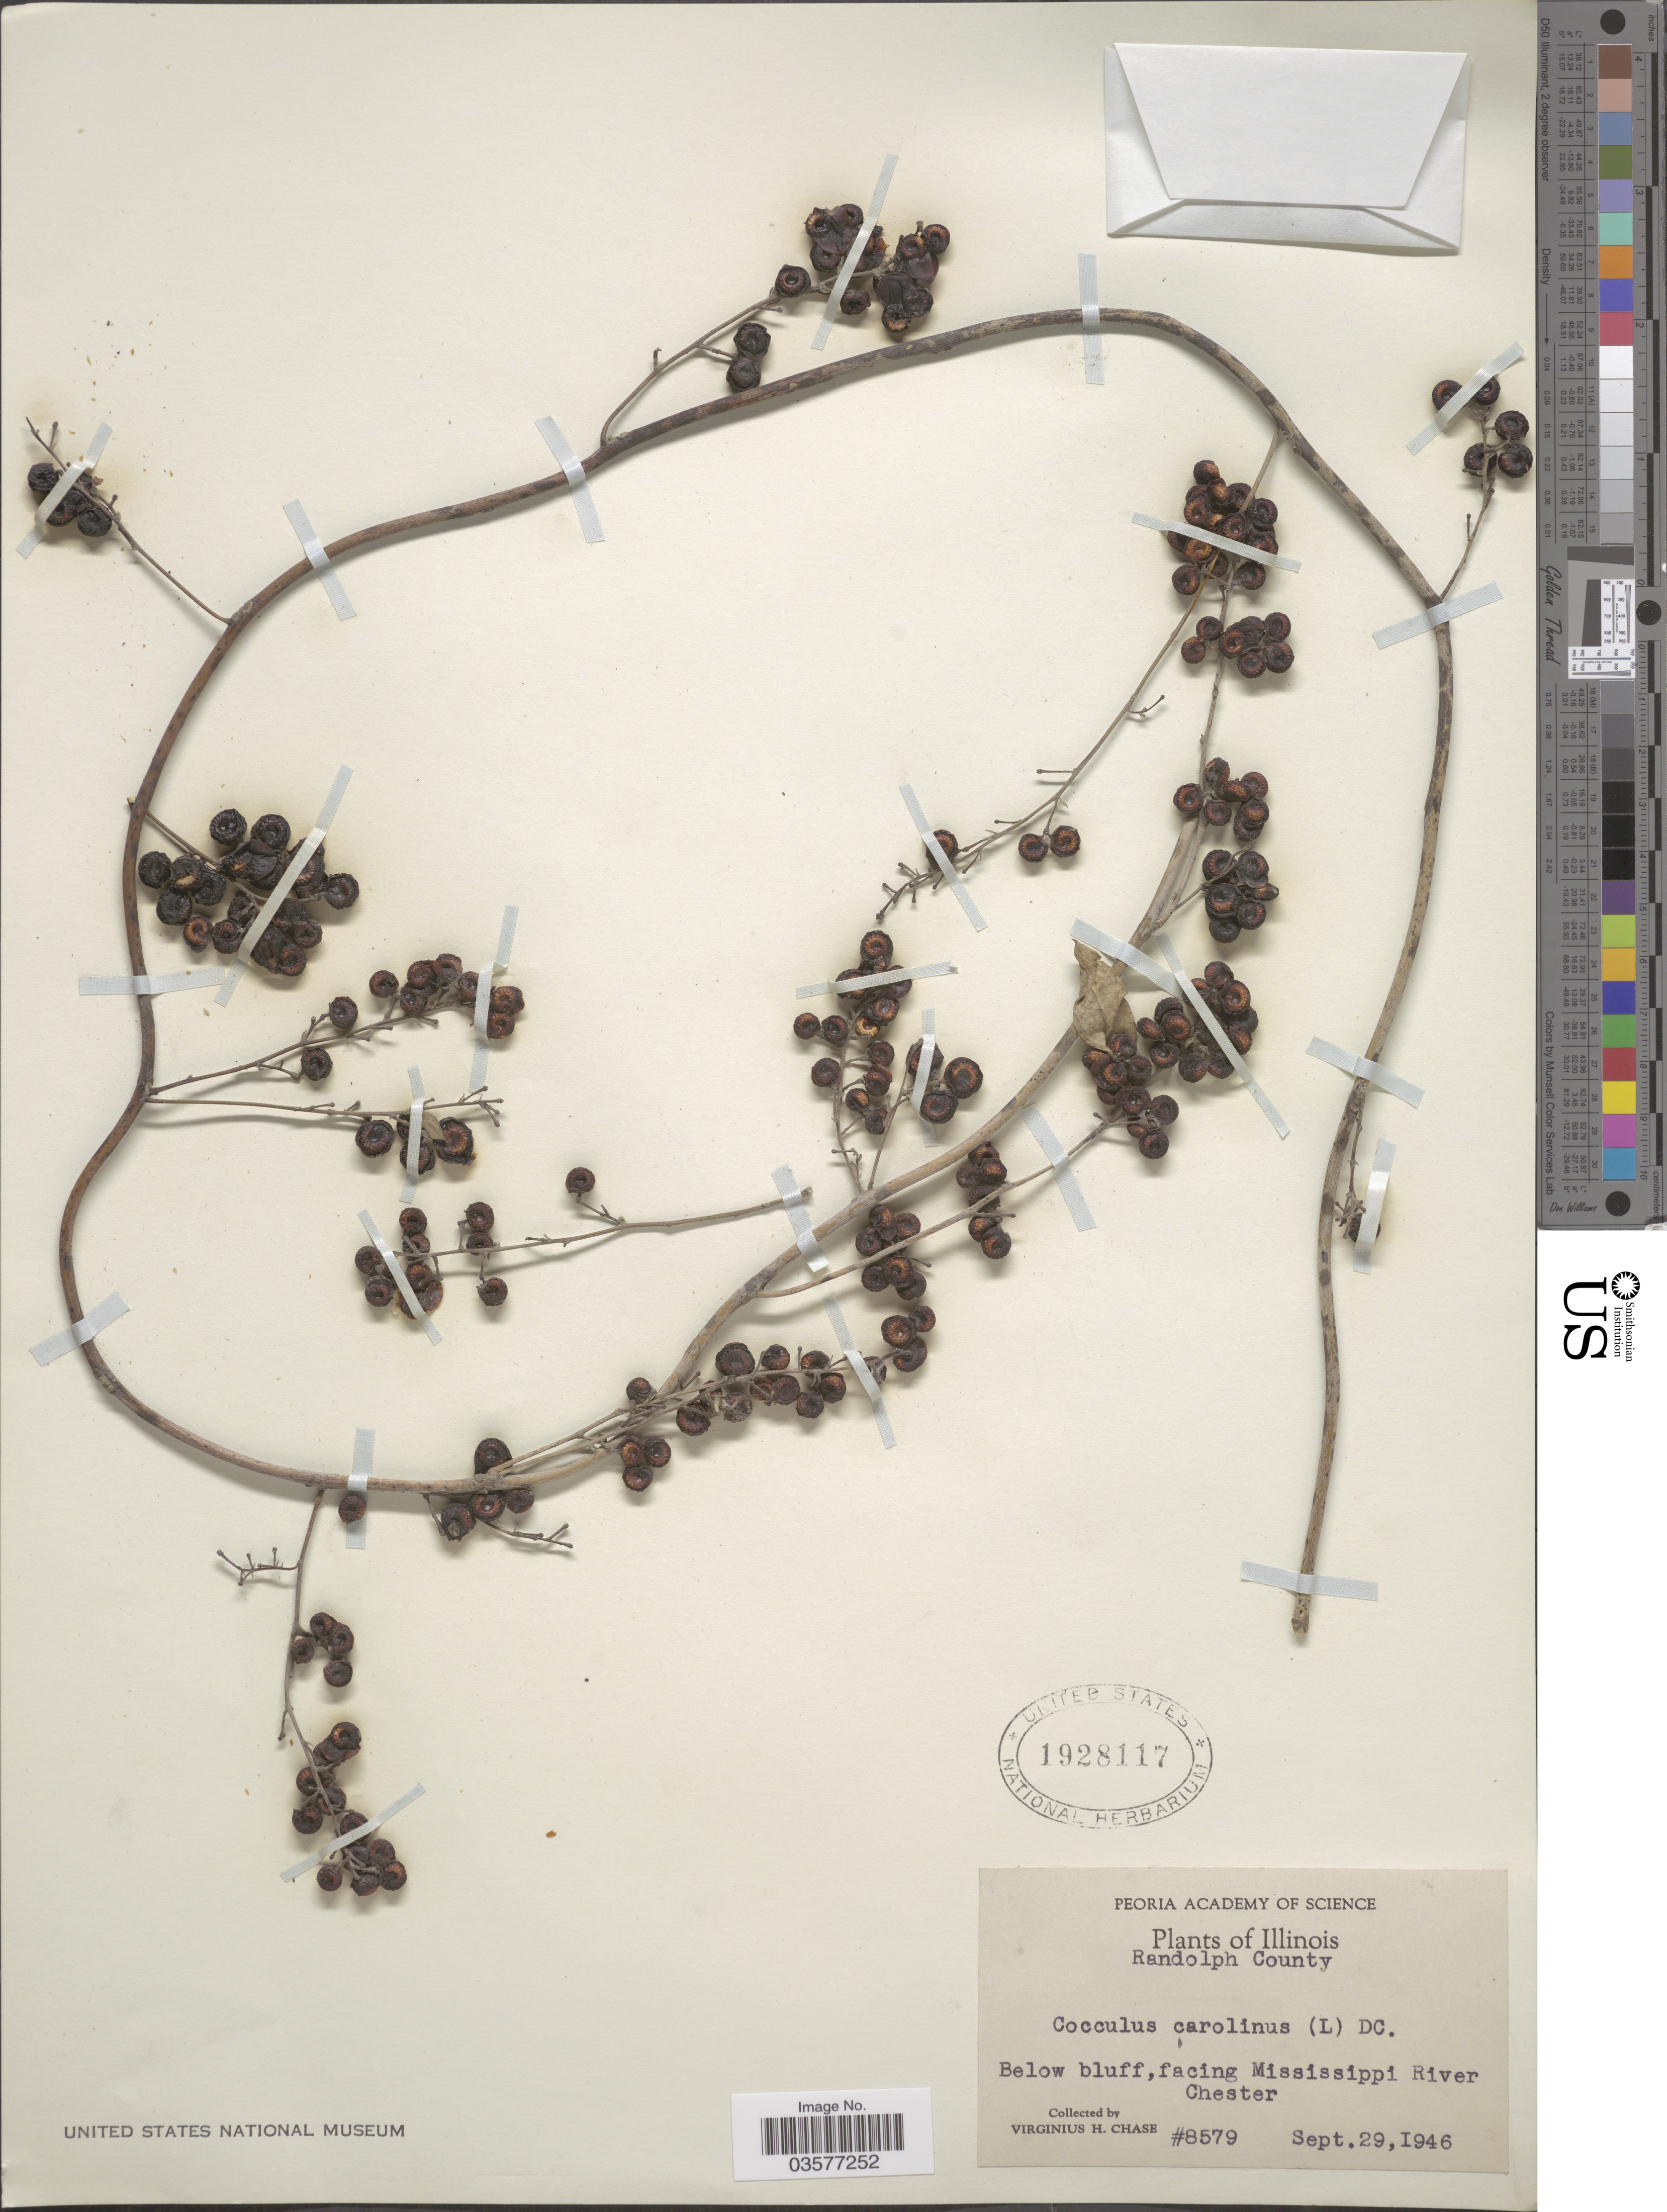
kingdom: Plantae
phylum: Tracheophyta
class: Magnoliopsida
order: Ranunculales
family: Menispermaceae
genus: Cocculus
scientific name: Cocculus carolinus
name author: (L.) DC.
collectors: V. H. Chase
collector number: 8579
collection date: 1946-09-29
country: United States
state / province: Illinois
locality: Randolph County. Below bluff, facing Mississippi River, Chester.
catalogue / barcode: US 1928117